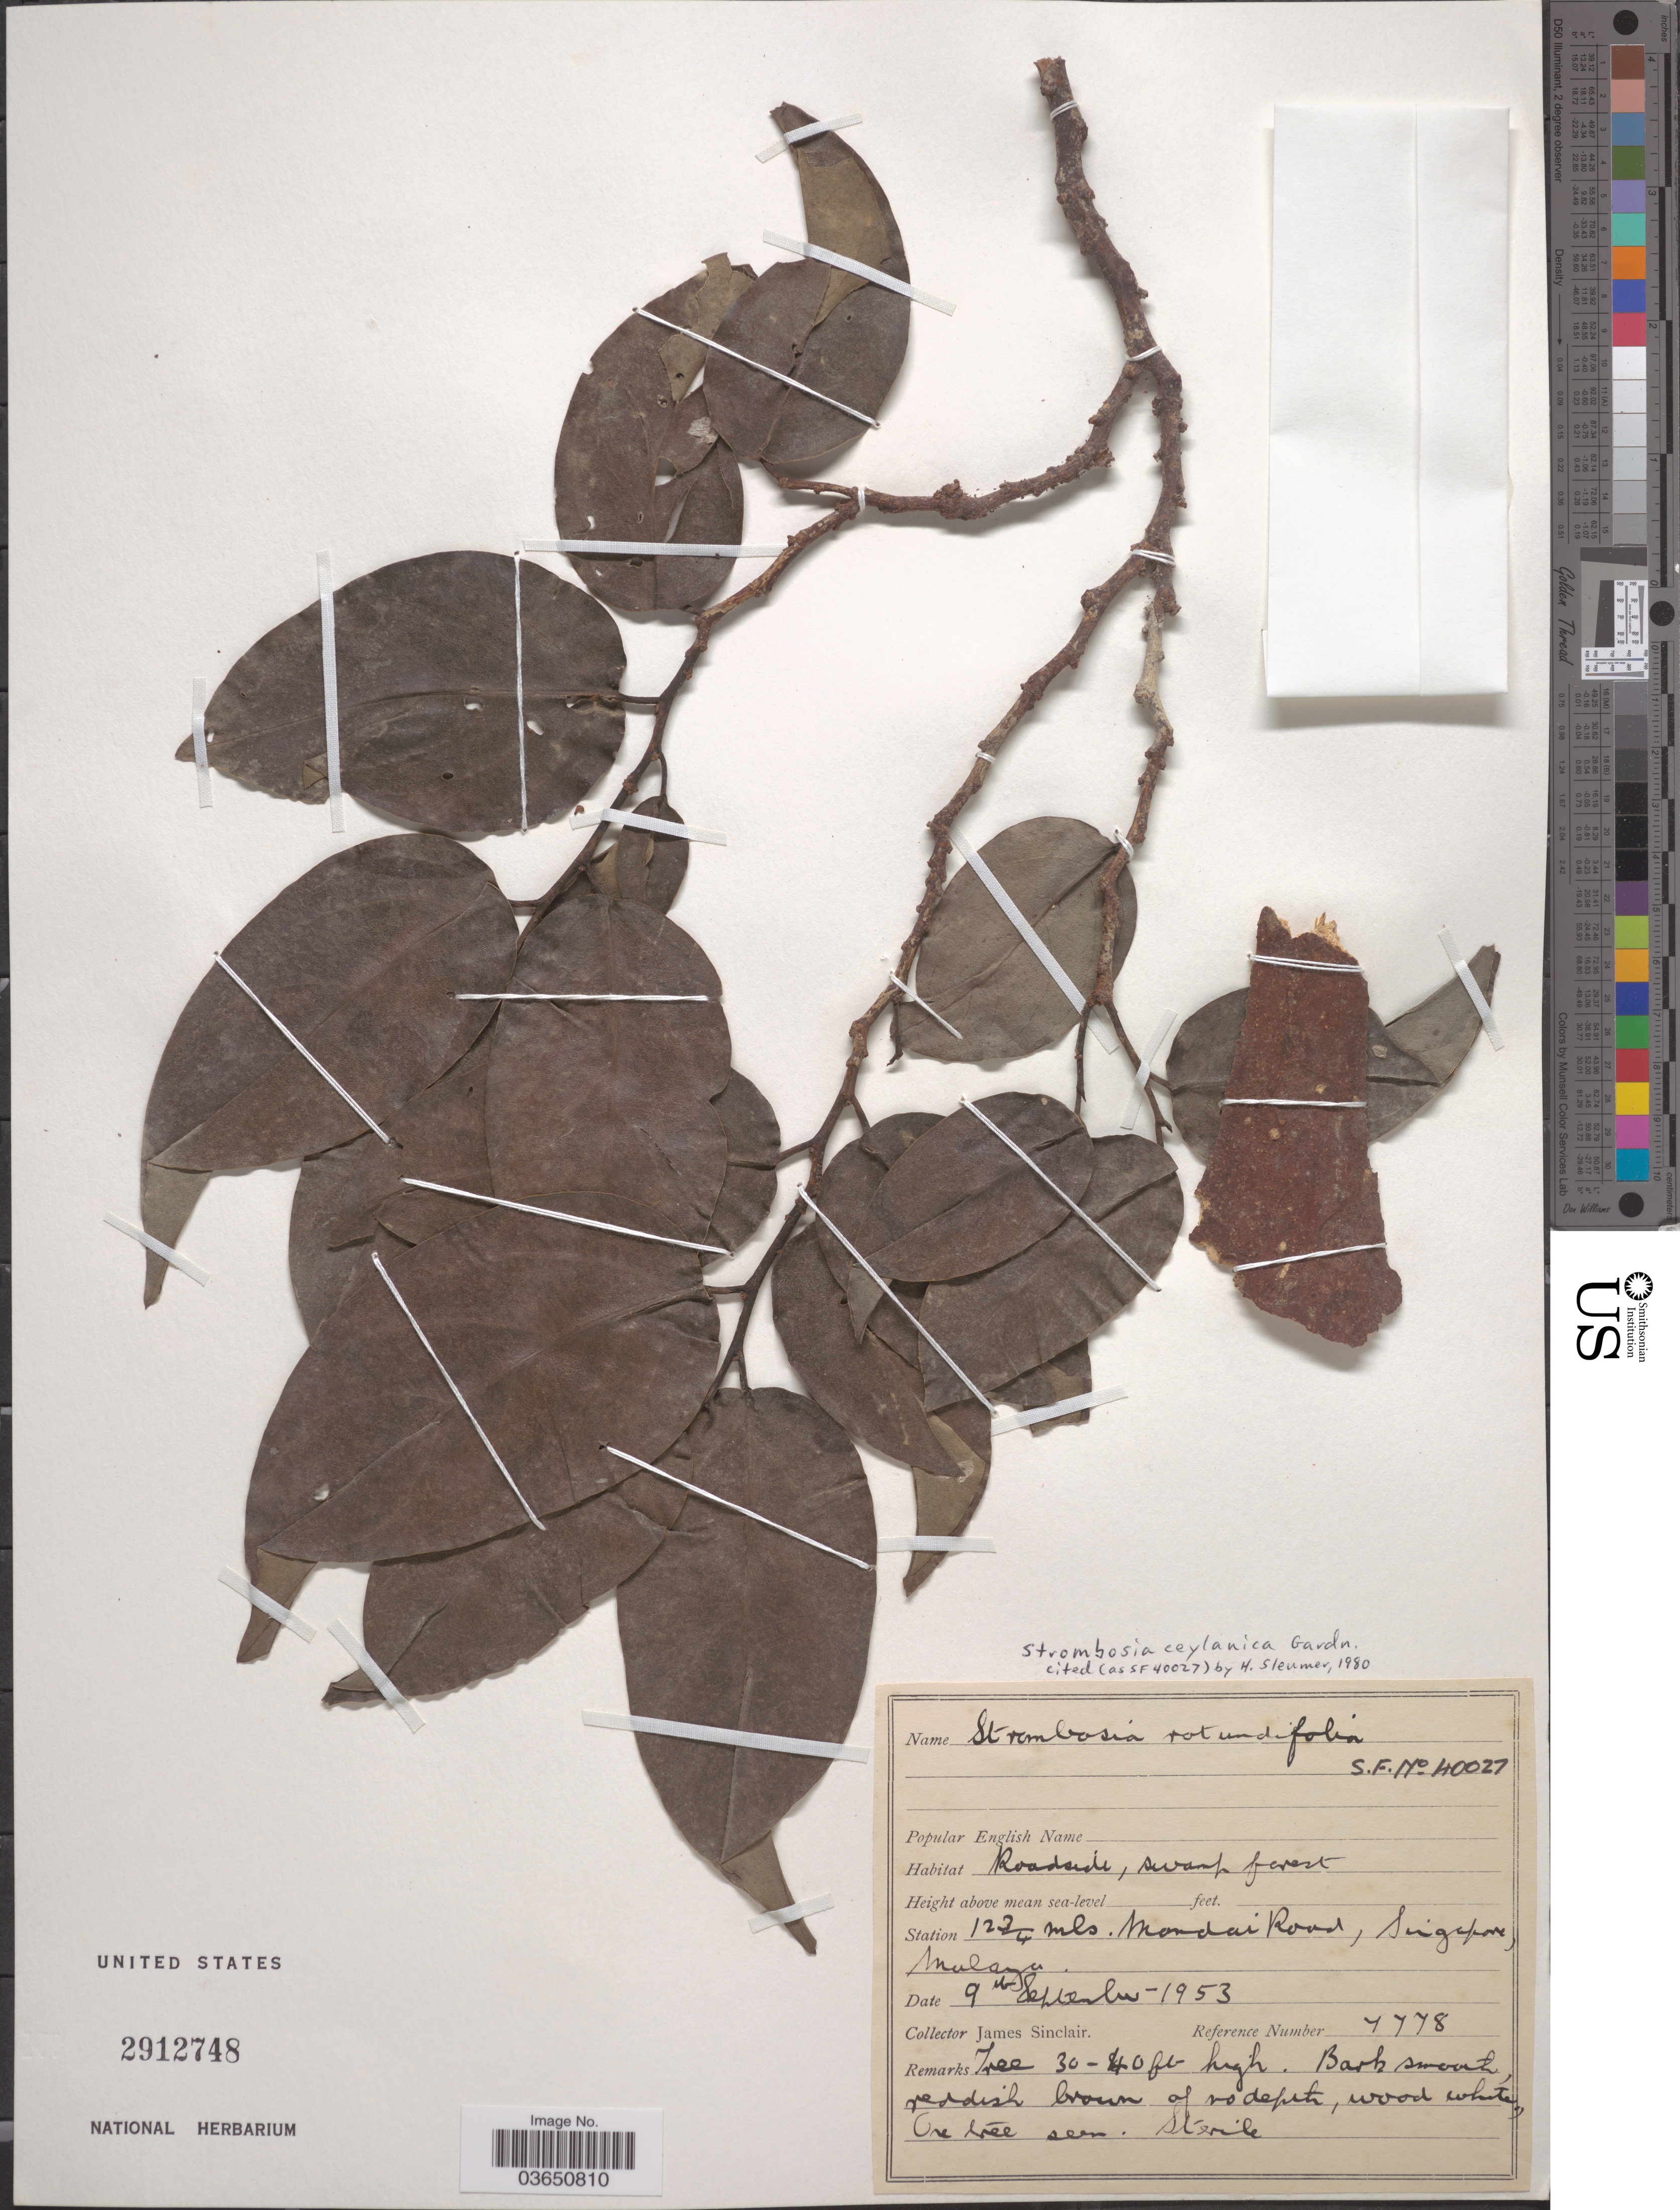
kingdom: Plantae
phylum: Tracheophyta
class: Magnoliopsida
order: Santalales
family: Strombosiaceae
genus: Strombosia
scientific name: Strombosia ceylanica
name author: Gardner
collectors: J. Sinclair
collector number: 7778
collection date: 1953-09-09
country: Singapore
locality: Station 12¾ mls. Mondai Road, Malaya.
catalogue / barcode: US 2912748